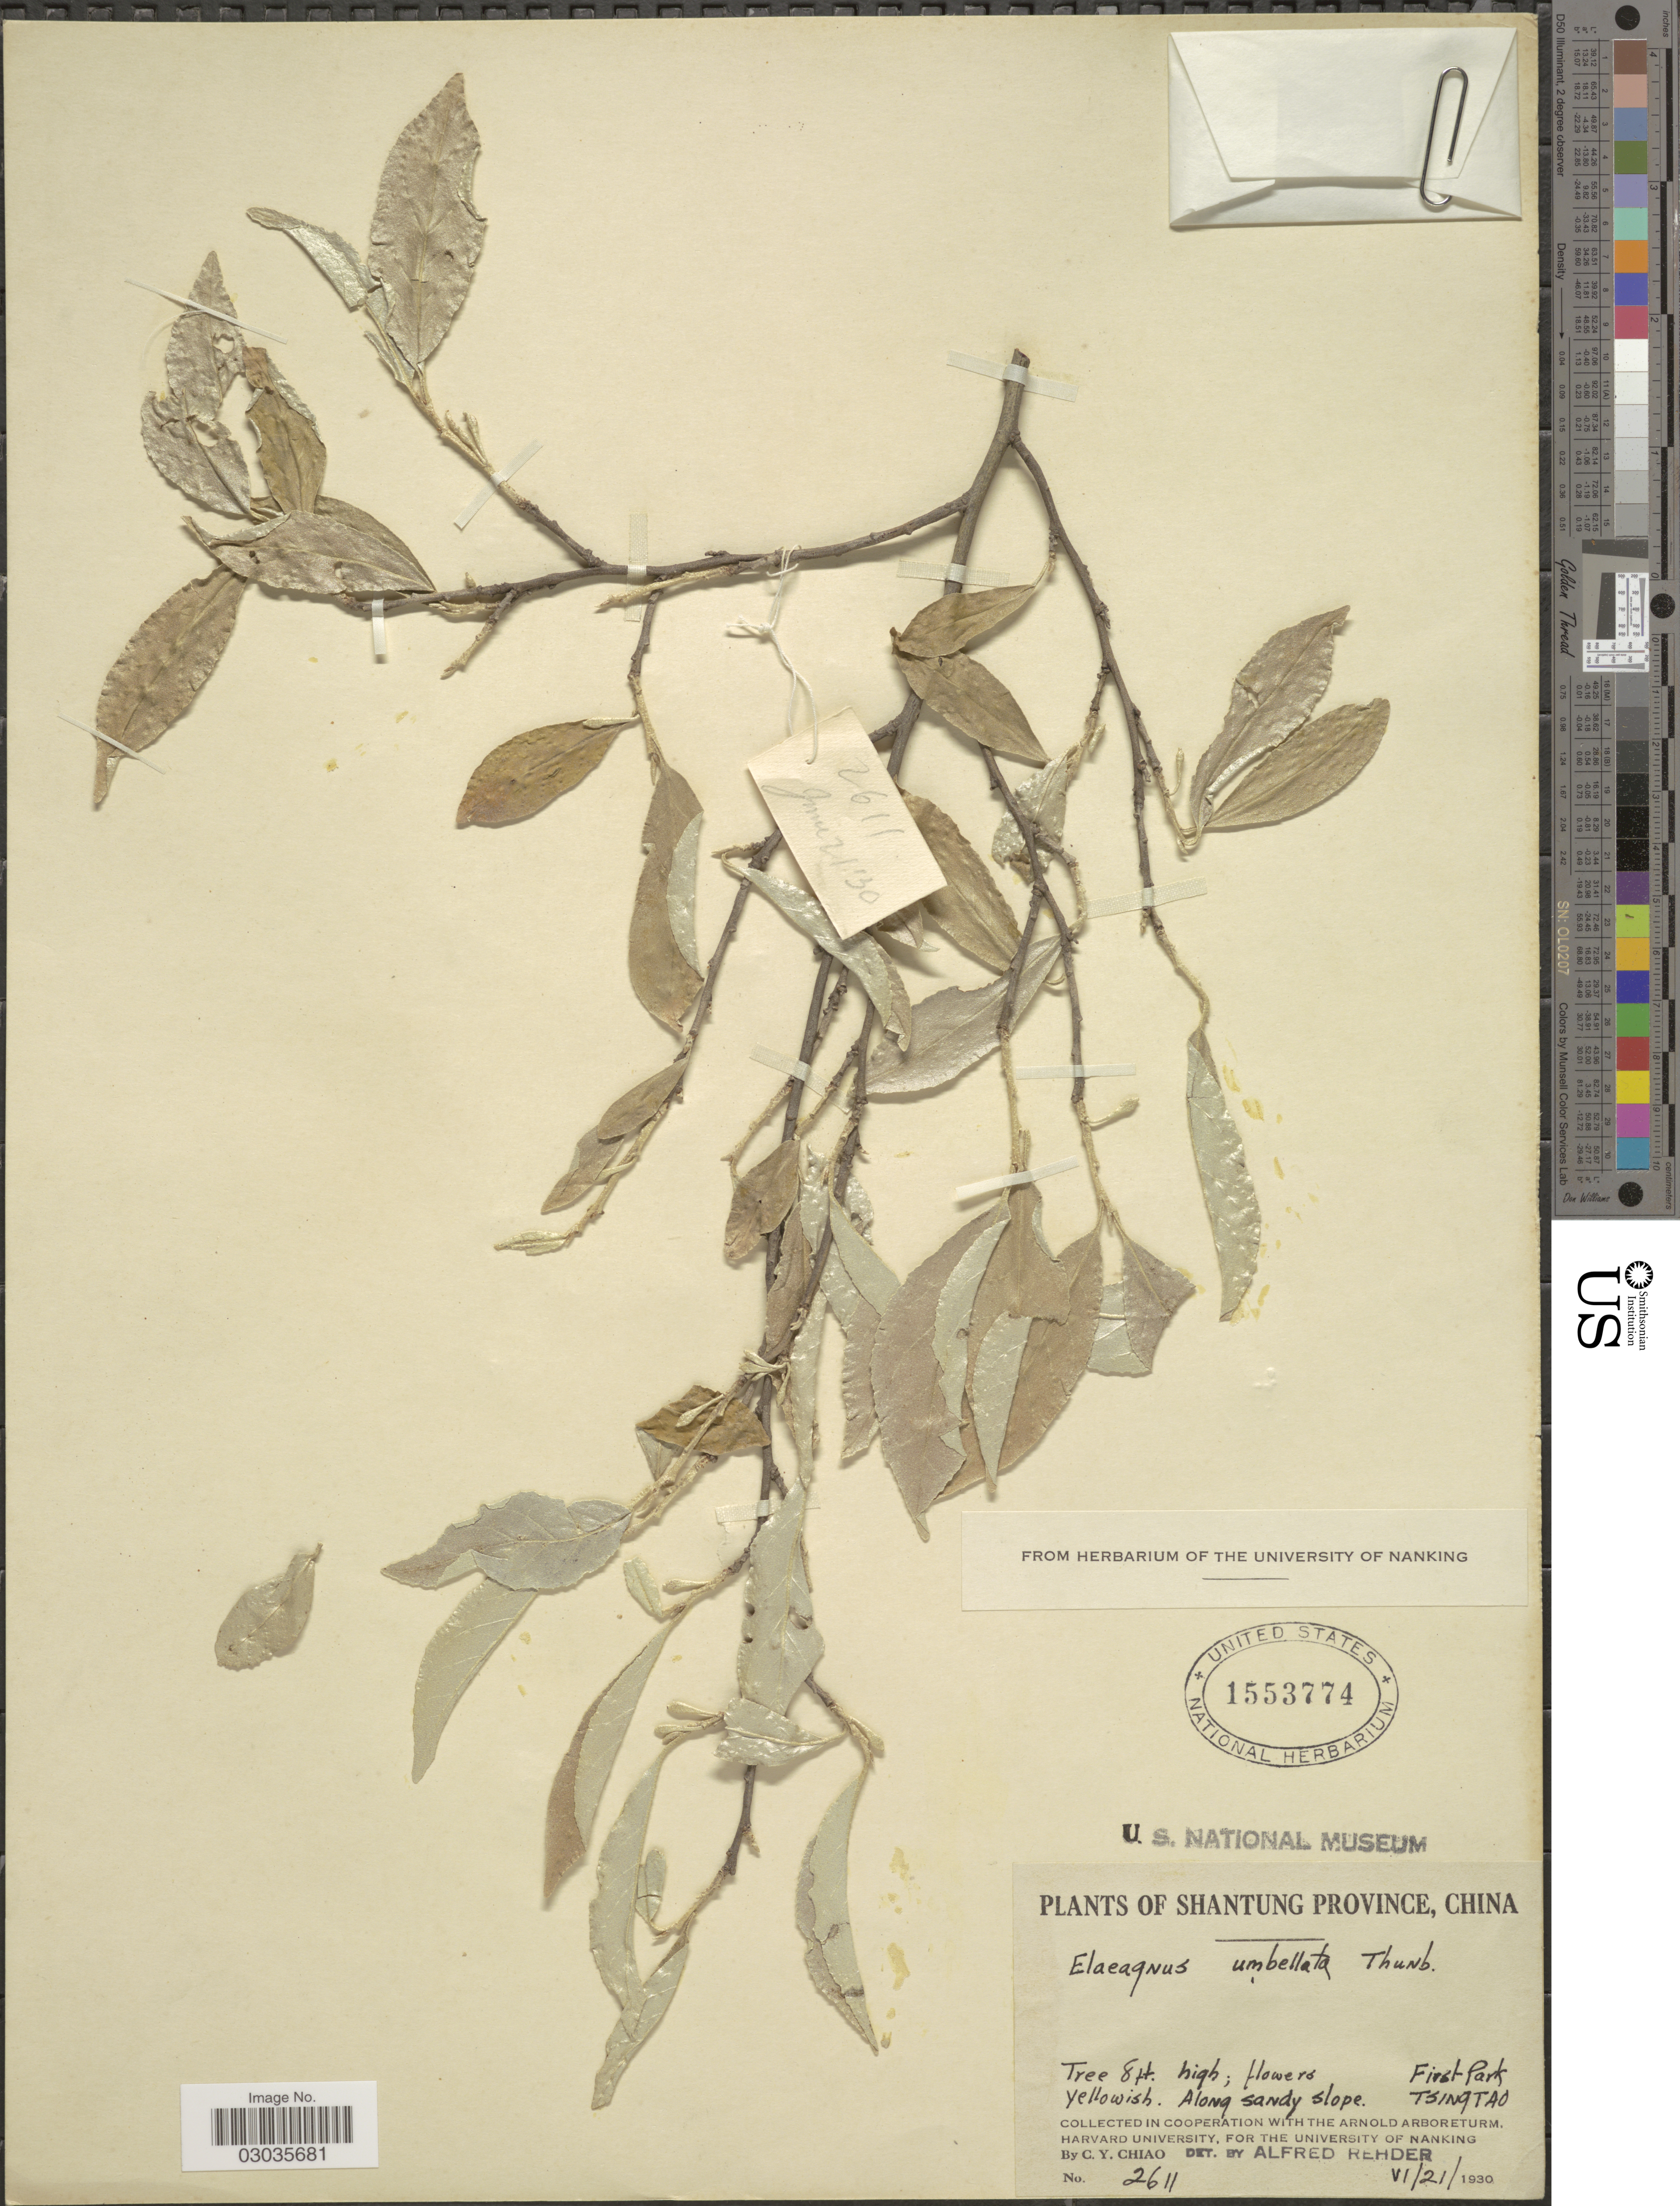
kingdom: Plantae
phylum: Tracheophyta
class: Magnoliopsida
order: Rosales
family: Elaeagnaceae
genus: Elaeagnus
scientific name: Elaeagnus umbellata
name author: Thunb.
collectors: C. Y. Chiao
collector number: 2611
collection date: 1930-06-21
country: China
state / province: Shandong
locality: Shantung Province. First Park. Tsing Tao.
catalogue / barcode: US 1553774